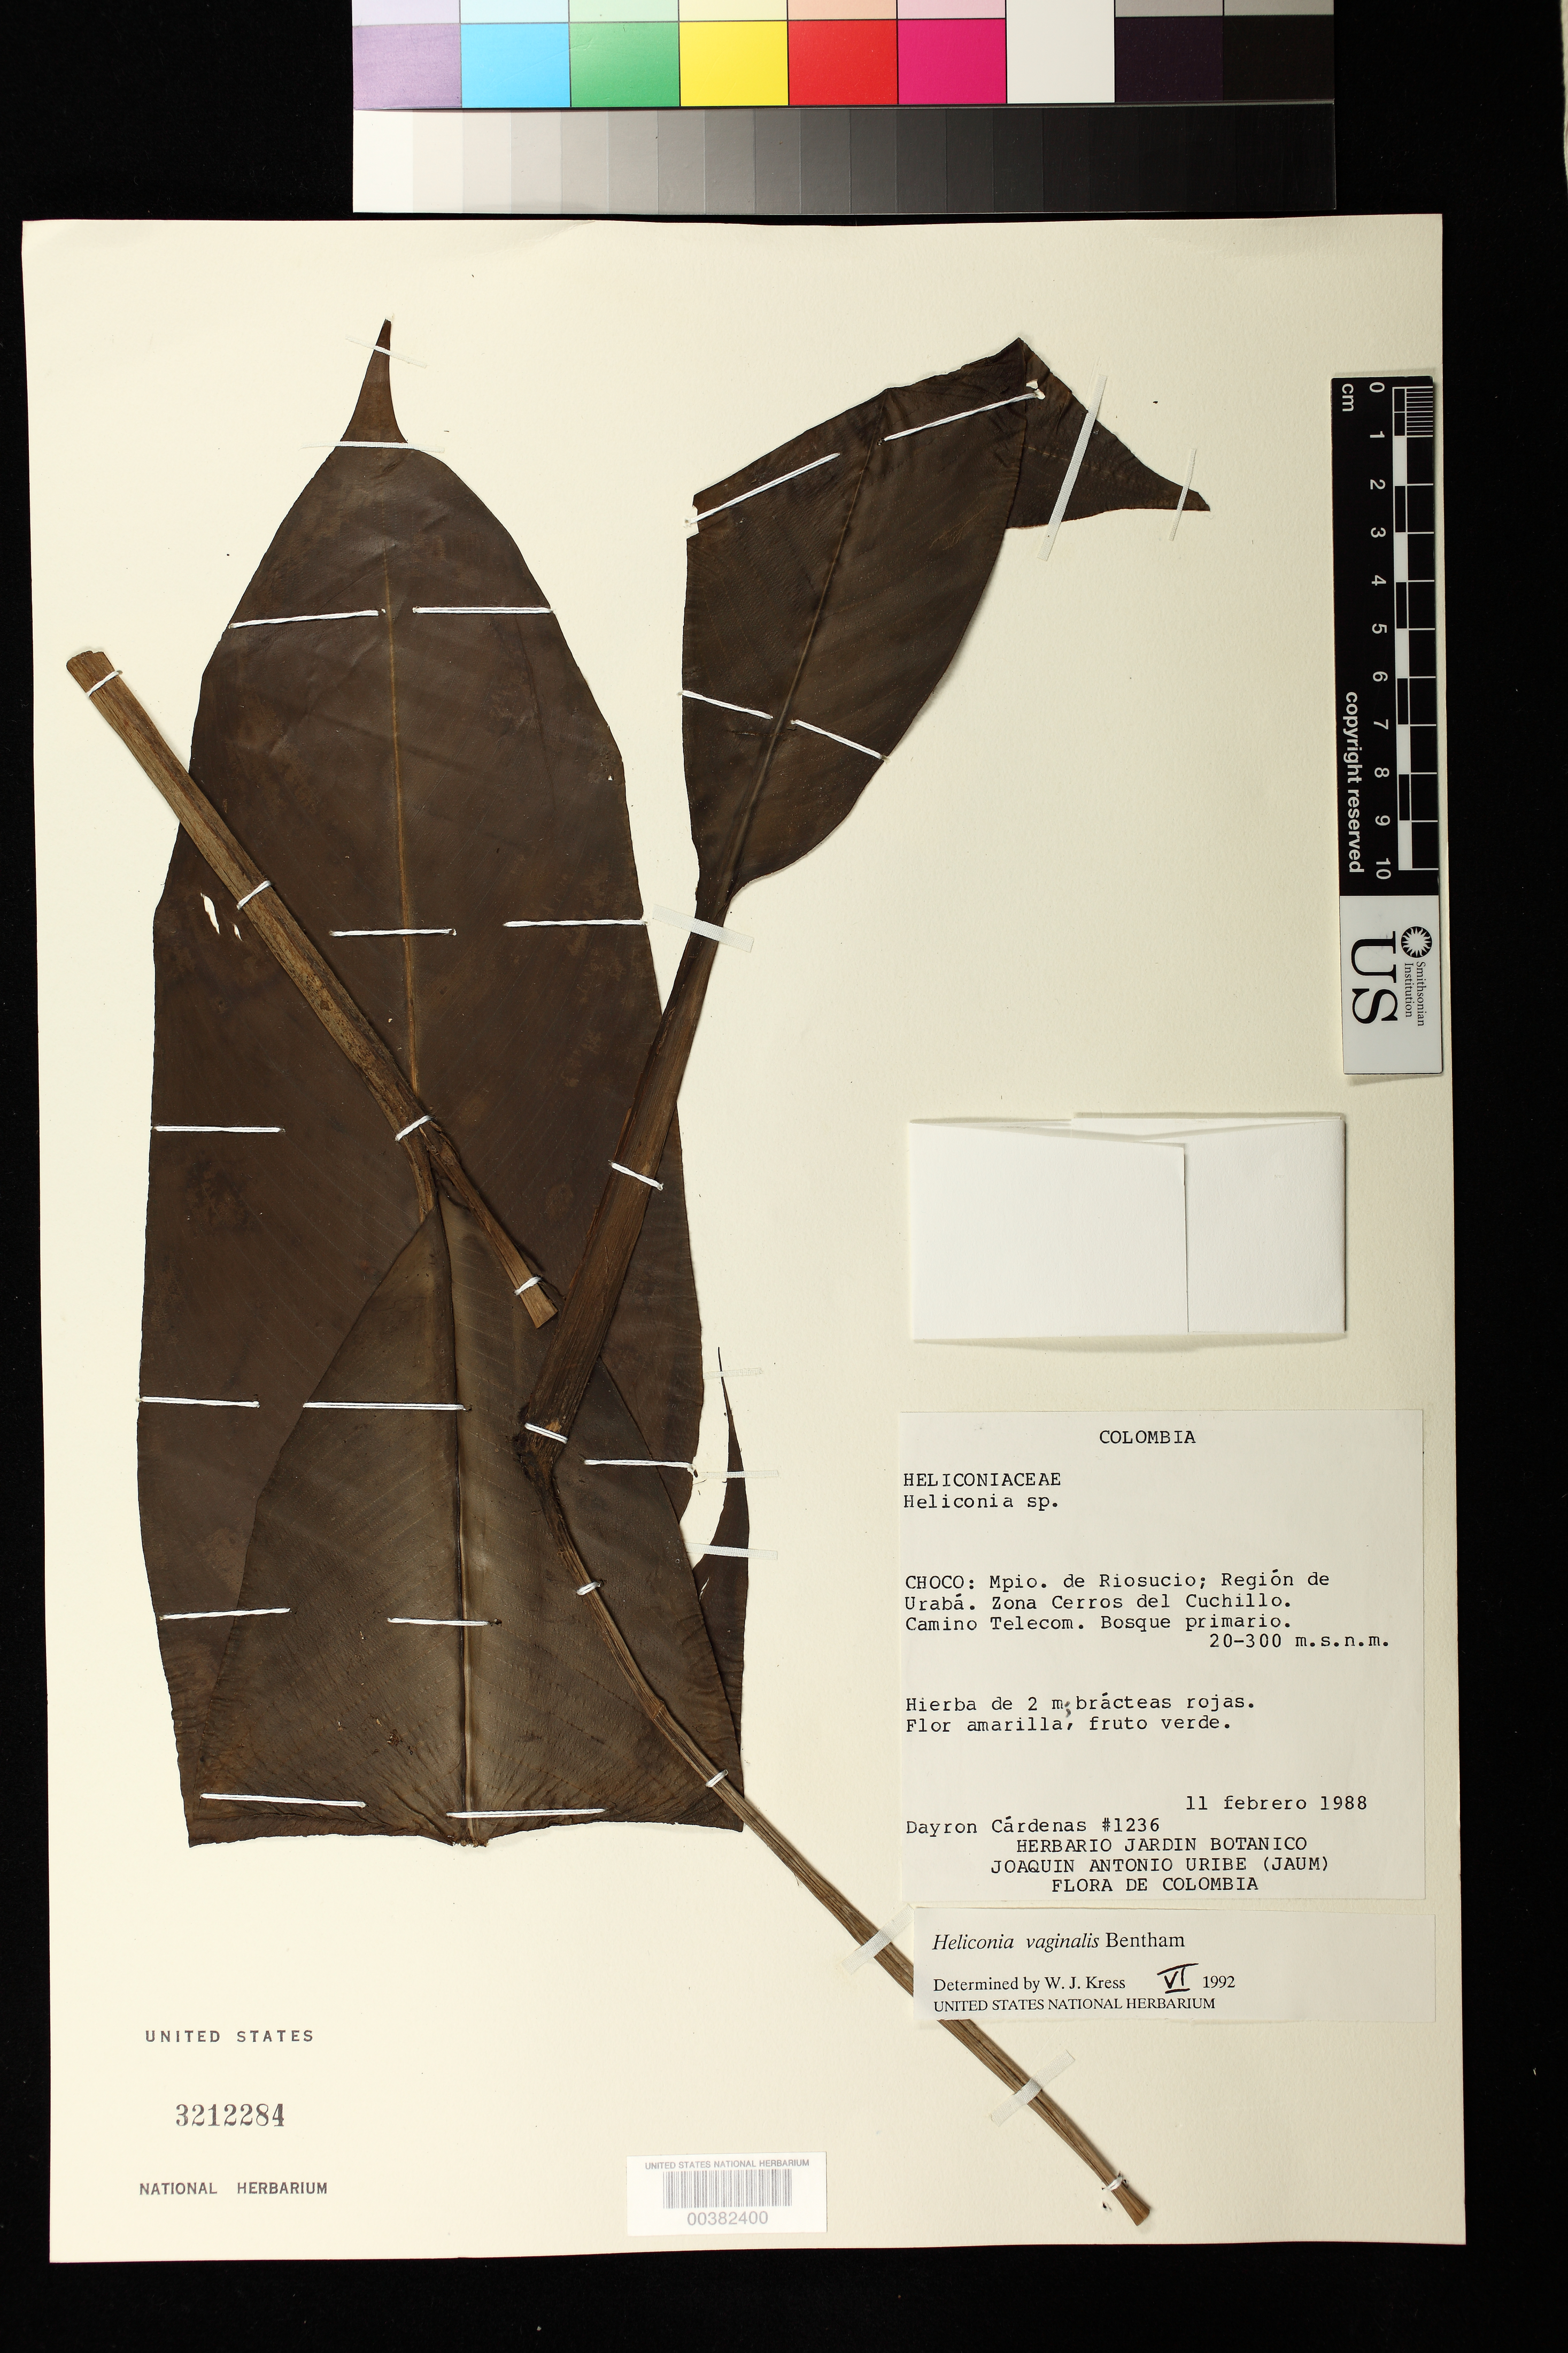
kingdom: Plantae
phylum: Tracheophyta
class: Liliopsida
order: Zingiberales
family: Heliconiaceae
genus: Heliconia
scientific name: Heliconia vaginalis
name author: Benth.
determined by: Kress, W. J., (US), Smithsonian Institution - National Museum of Natural History (UNITED STATES)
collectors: D. Cardenas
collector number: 1236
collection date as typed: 11 Feb 1988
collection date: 1988-02-11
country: Colombia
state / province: Chocó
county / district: Ríosucio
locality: Mun. de Rio Sucio; region de Uraba. zona Cerros del Cuchillo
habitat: Primary forest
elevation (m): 20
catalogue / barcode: US 3212284